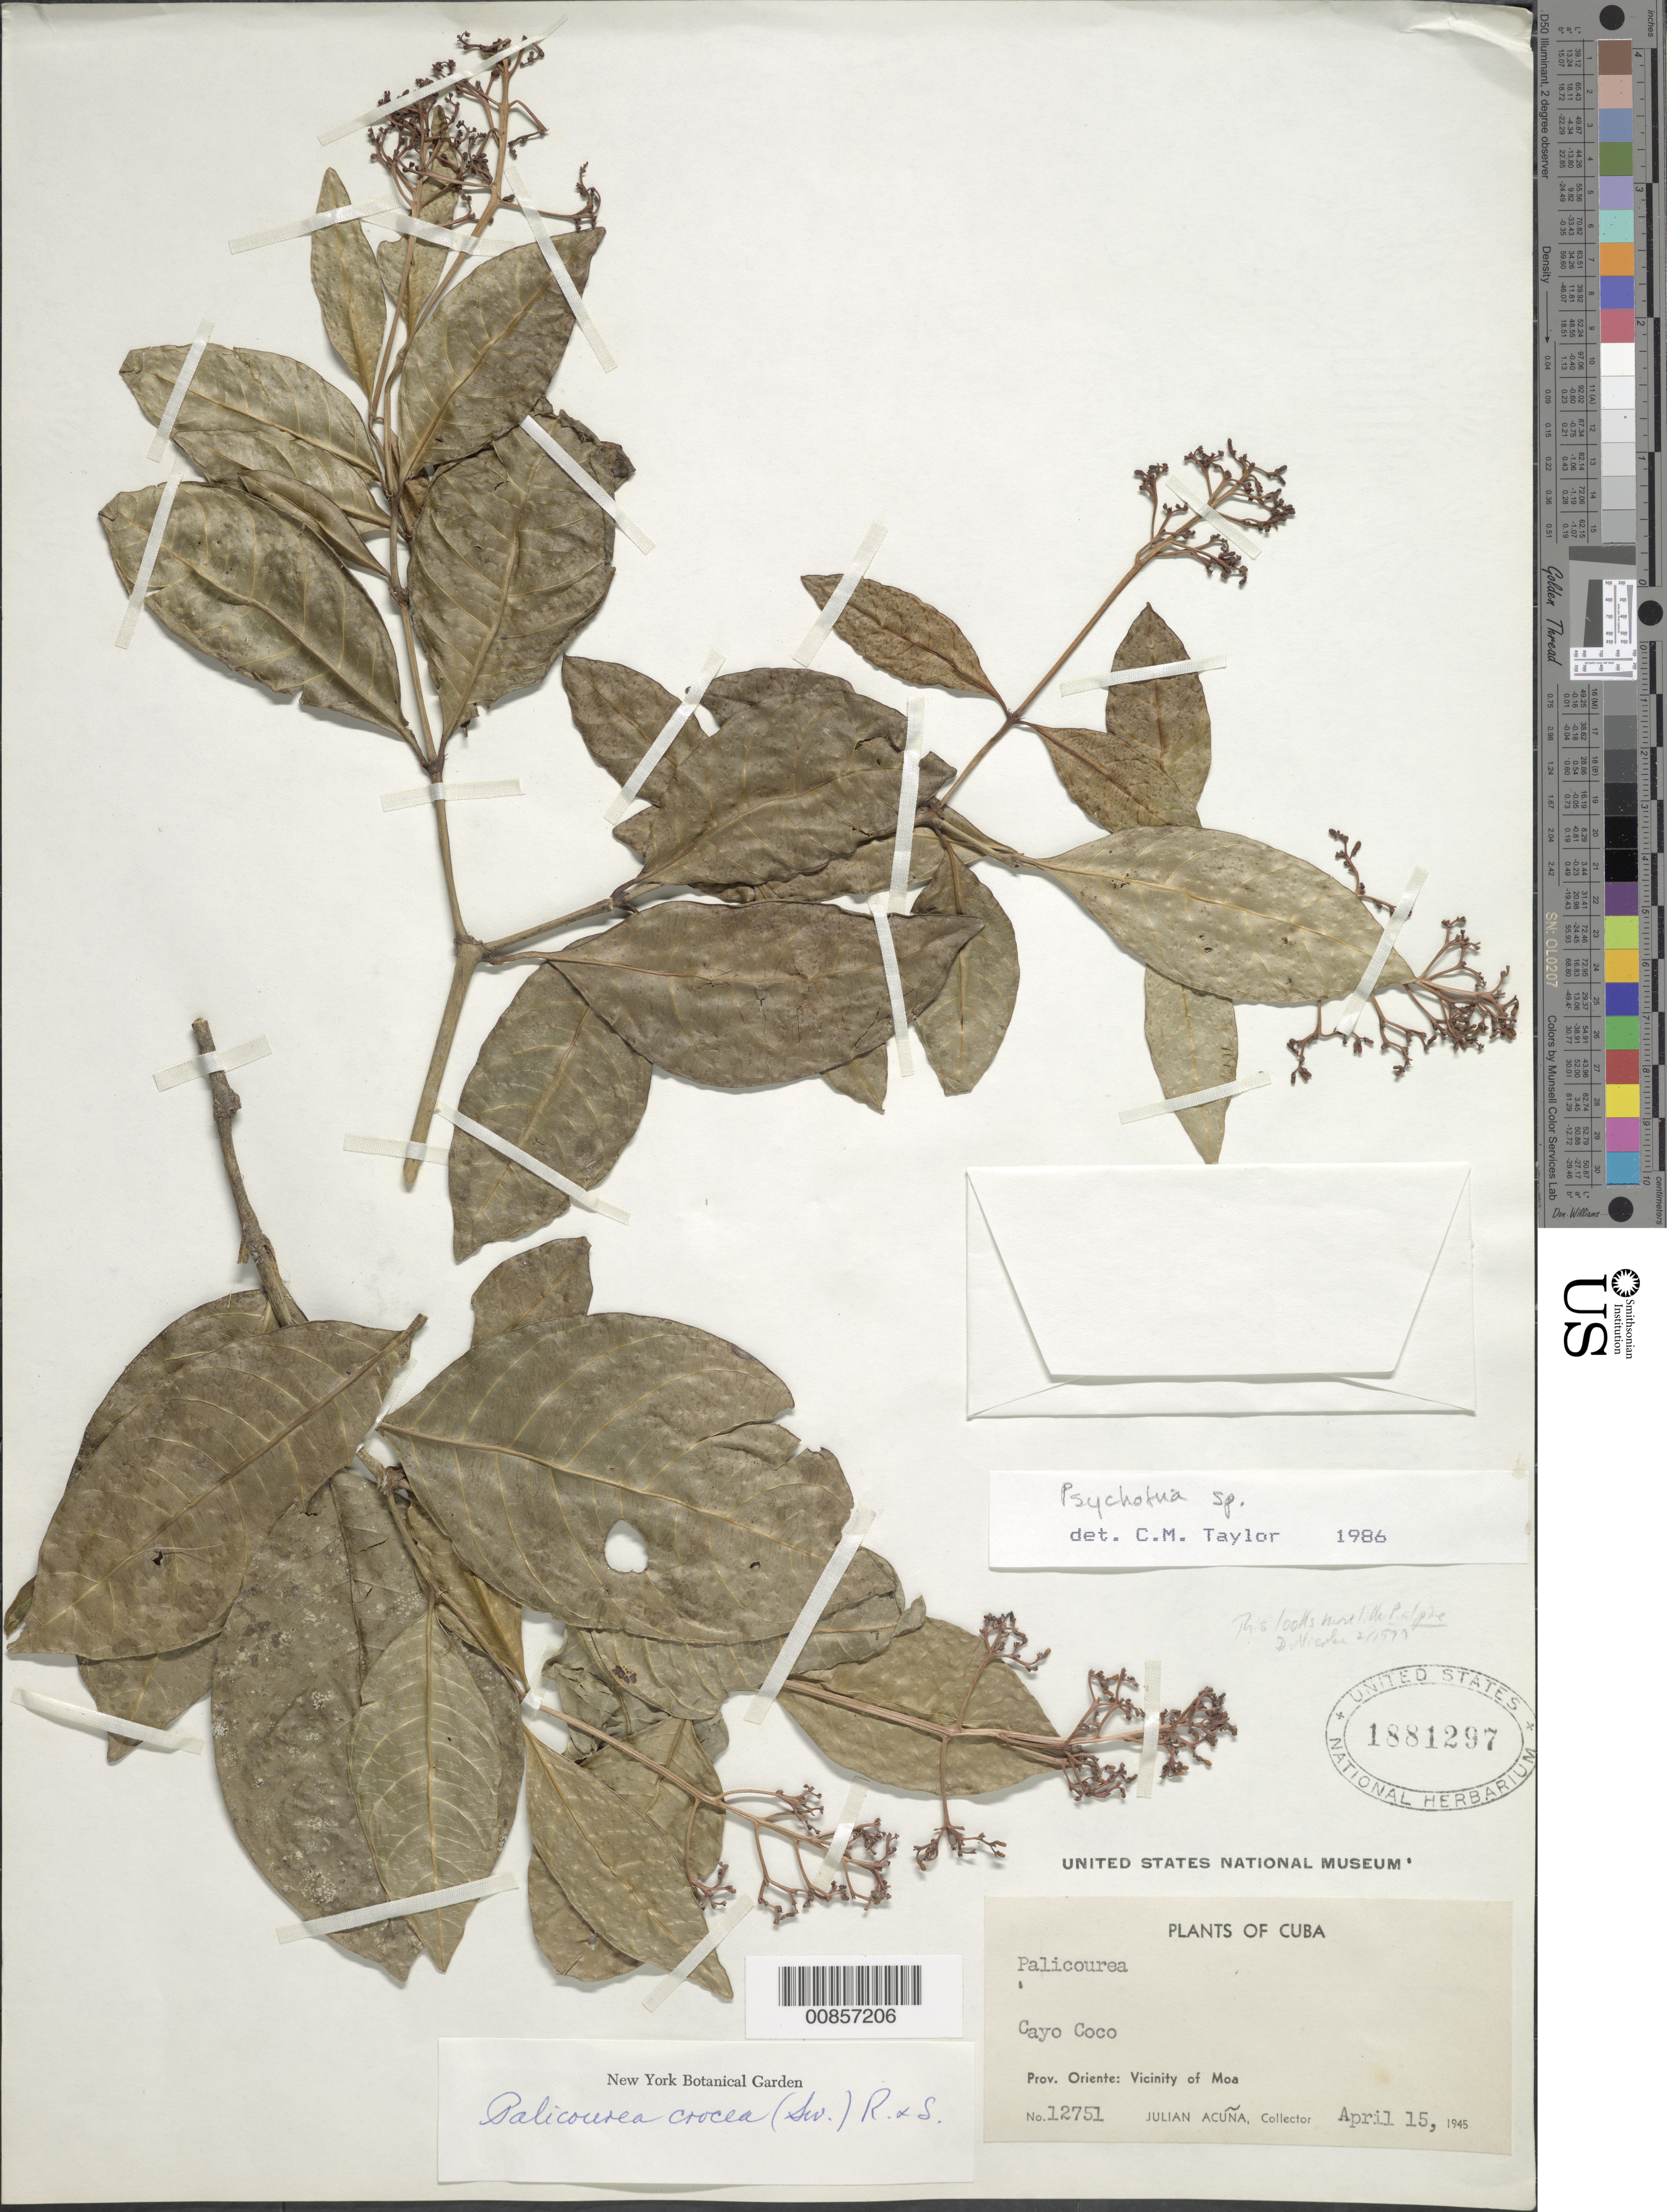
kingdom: Plantae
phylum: Tracheophyta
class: Magnoliopsida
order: Gentianales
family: Rubiaceae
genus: Psychotria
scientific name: Psychotria sp.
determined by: Taylor, Charlotte M.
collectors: J. Acuña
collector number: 12751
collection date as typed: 15 Apr 1945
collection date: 1945-04-15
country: Cuba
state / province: Oriente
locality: Vicinity of Moa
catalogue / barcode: US 1881297